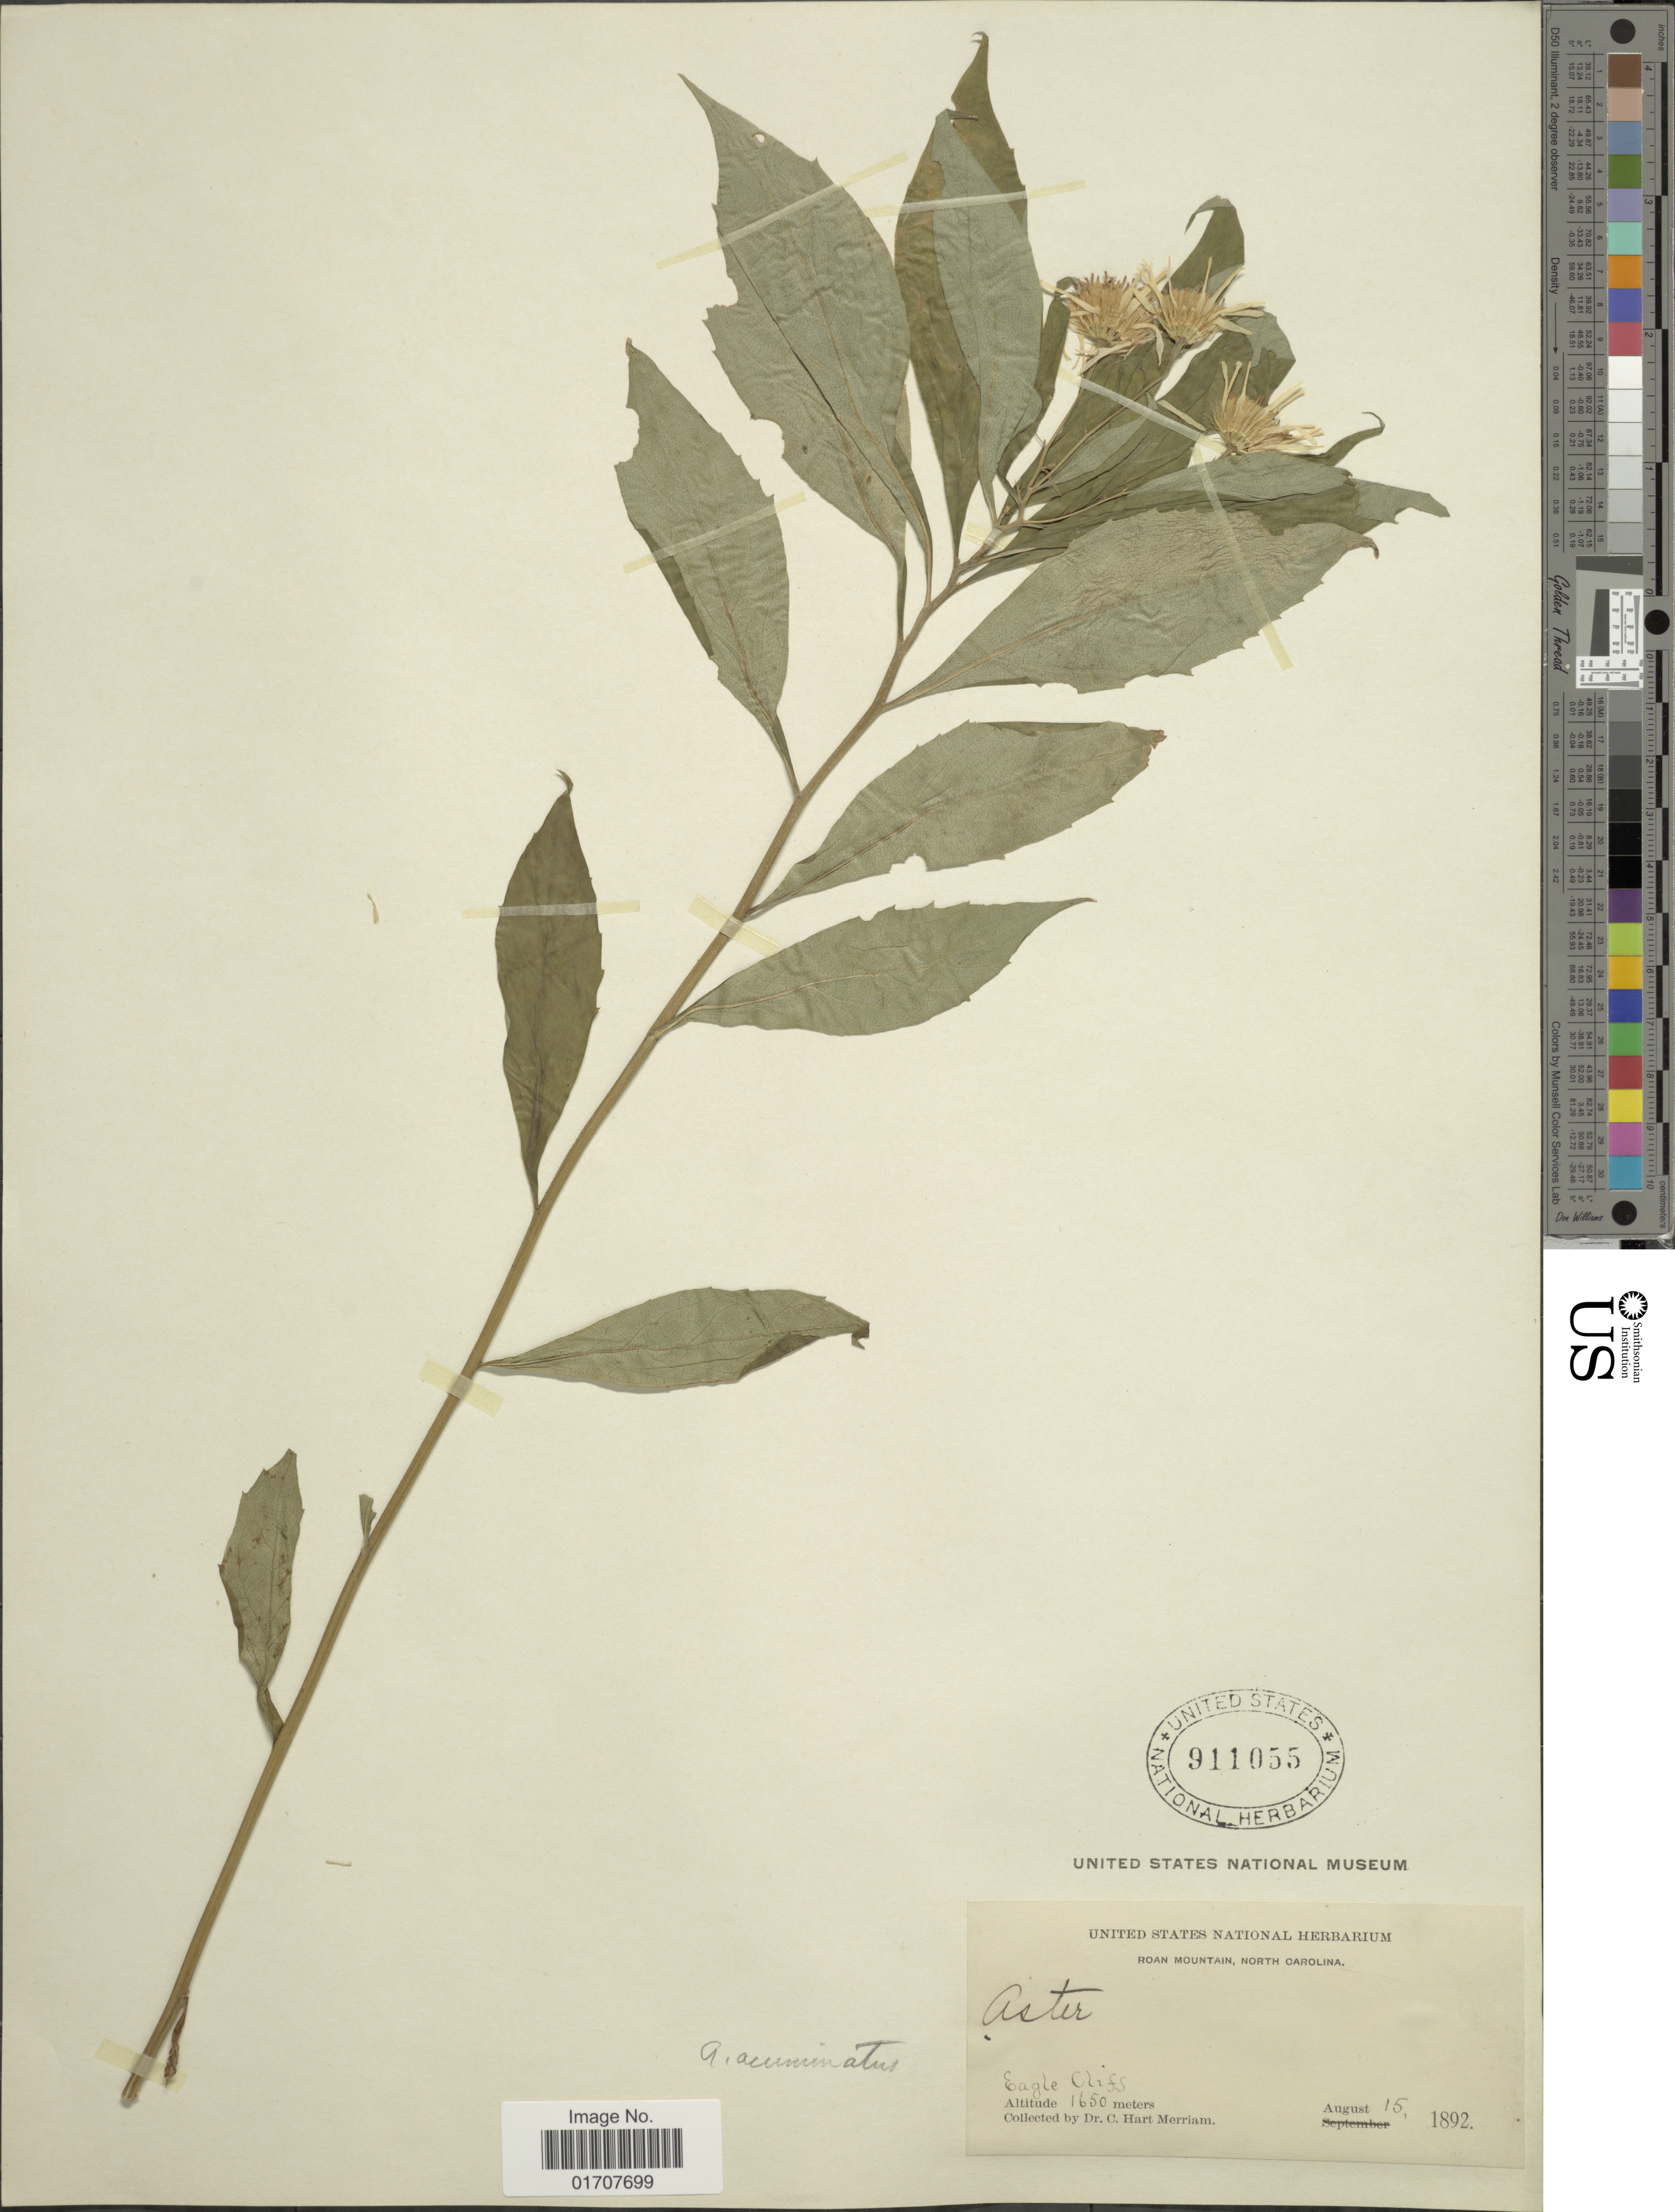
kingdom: Plantae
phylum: Tracheophyta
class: Magnoliopsida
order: Asterales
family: Asteraceae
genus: Oclemena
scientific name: Oclemena acuminata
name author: (Michx.) Greene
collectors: C. Merriam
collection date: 1892-08-15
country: United States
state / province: North Carolina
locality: Roan Mountain, Eagle Cliffs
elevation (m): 1650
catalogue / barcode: US 911055